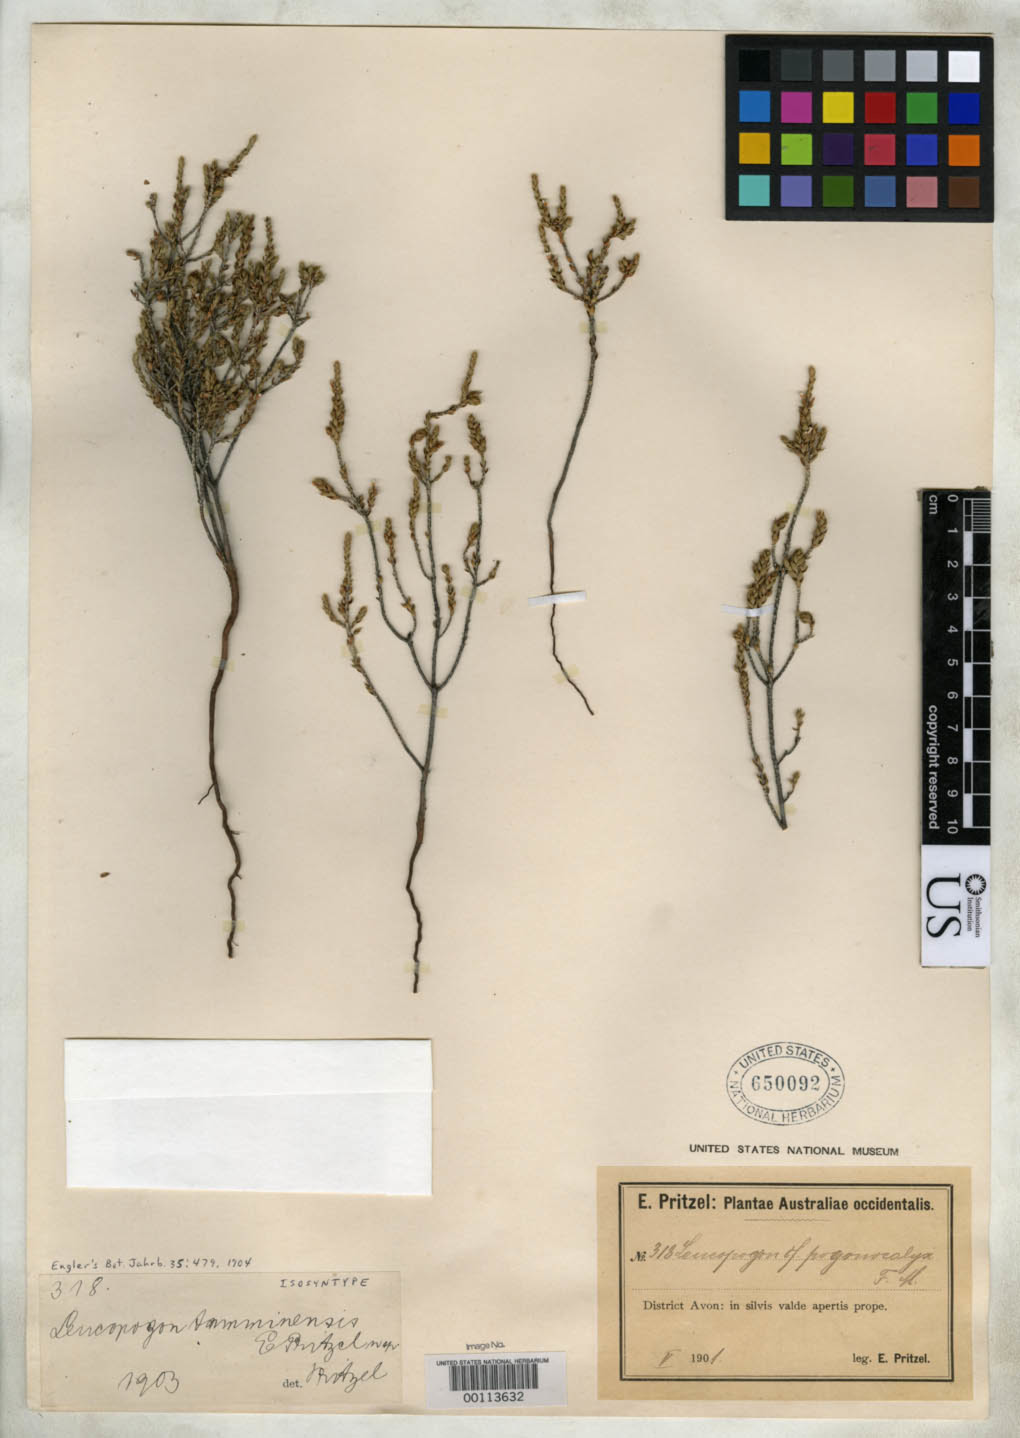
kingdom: Plantae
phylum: Tracheophyta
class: Magnoliopsida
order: Ericales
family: Ericaceae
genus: Leucopogon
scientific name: Leucopogon tamminensis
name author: E. Pritz.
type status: Isolectotype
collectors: E. G. Pritzel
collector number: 318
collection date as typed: May 1901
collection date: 1901-05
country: Australia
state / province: Western Australia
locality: Avon.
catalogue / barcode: US 650092